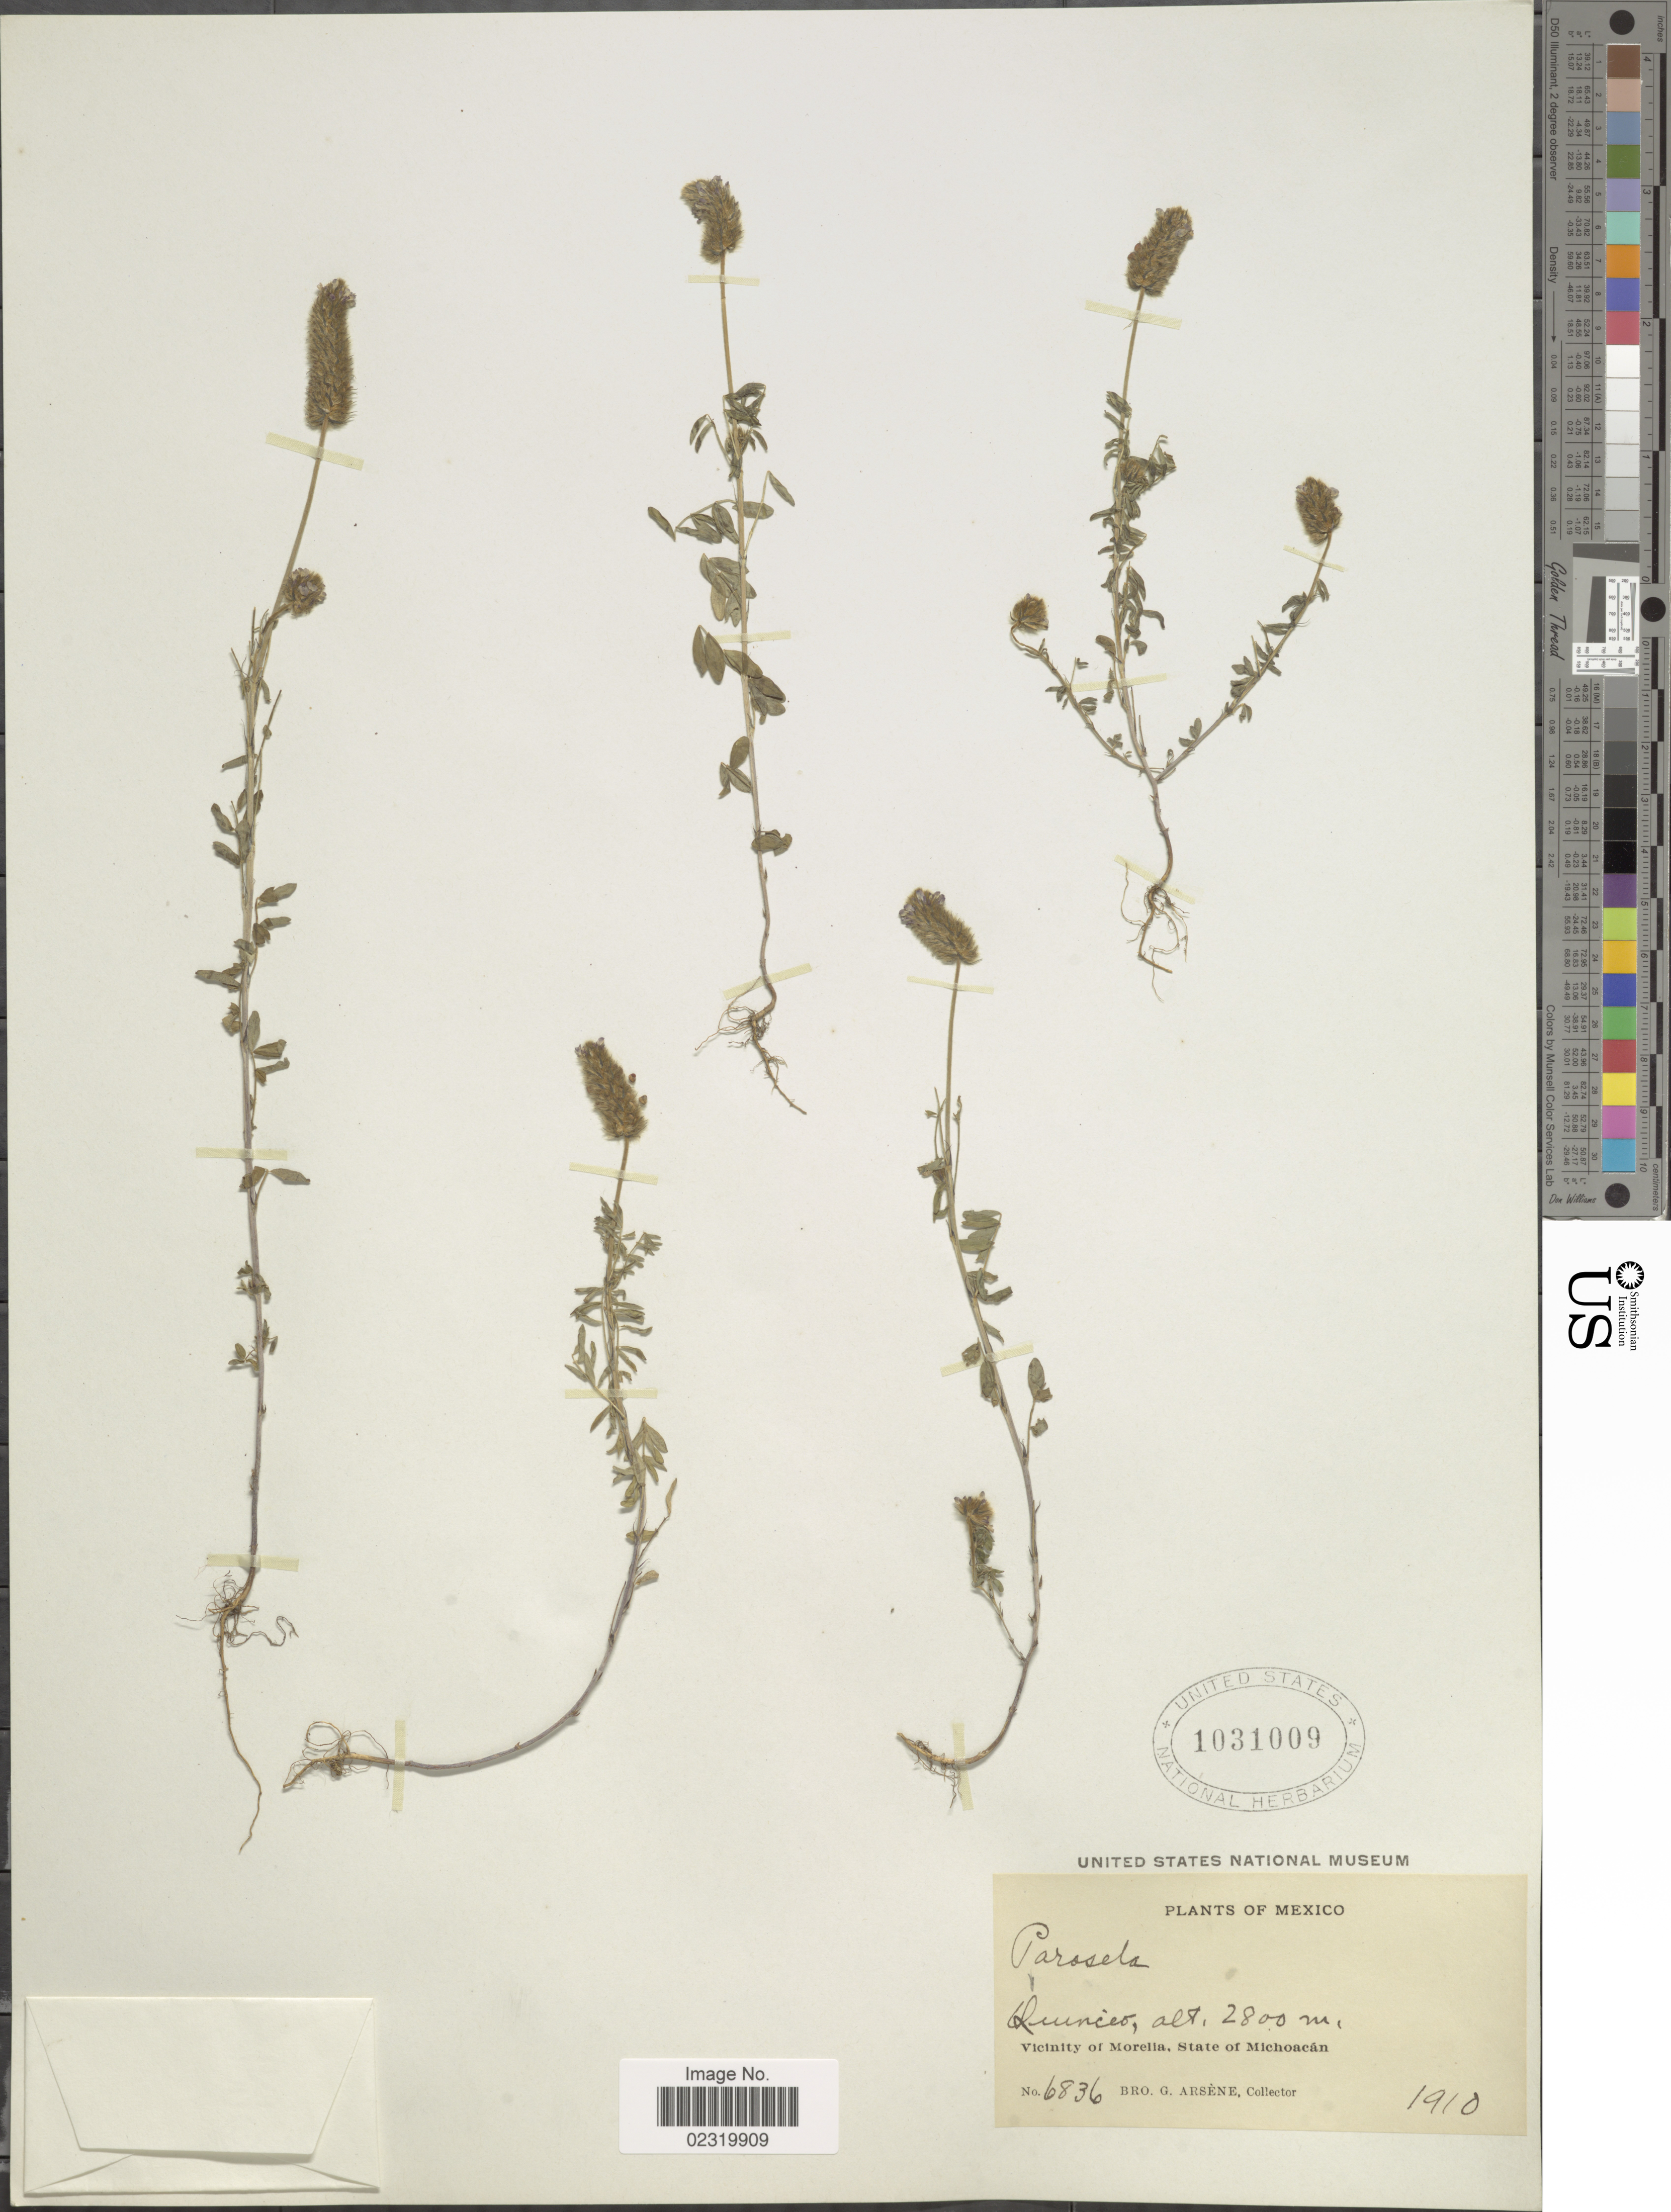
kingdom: Plantae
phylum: Tracheophyta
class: Magnoliopsida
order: Fabales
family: Fabaceae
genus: Dalea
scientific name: Dalea reclinata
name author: (Cav.) Willd.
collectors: Bro. G. Arsène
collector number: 6836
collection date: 1910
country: Mexico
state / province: Michoacán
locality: Quinceo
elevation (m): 2800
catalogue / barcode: US 1031009